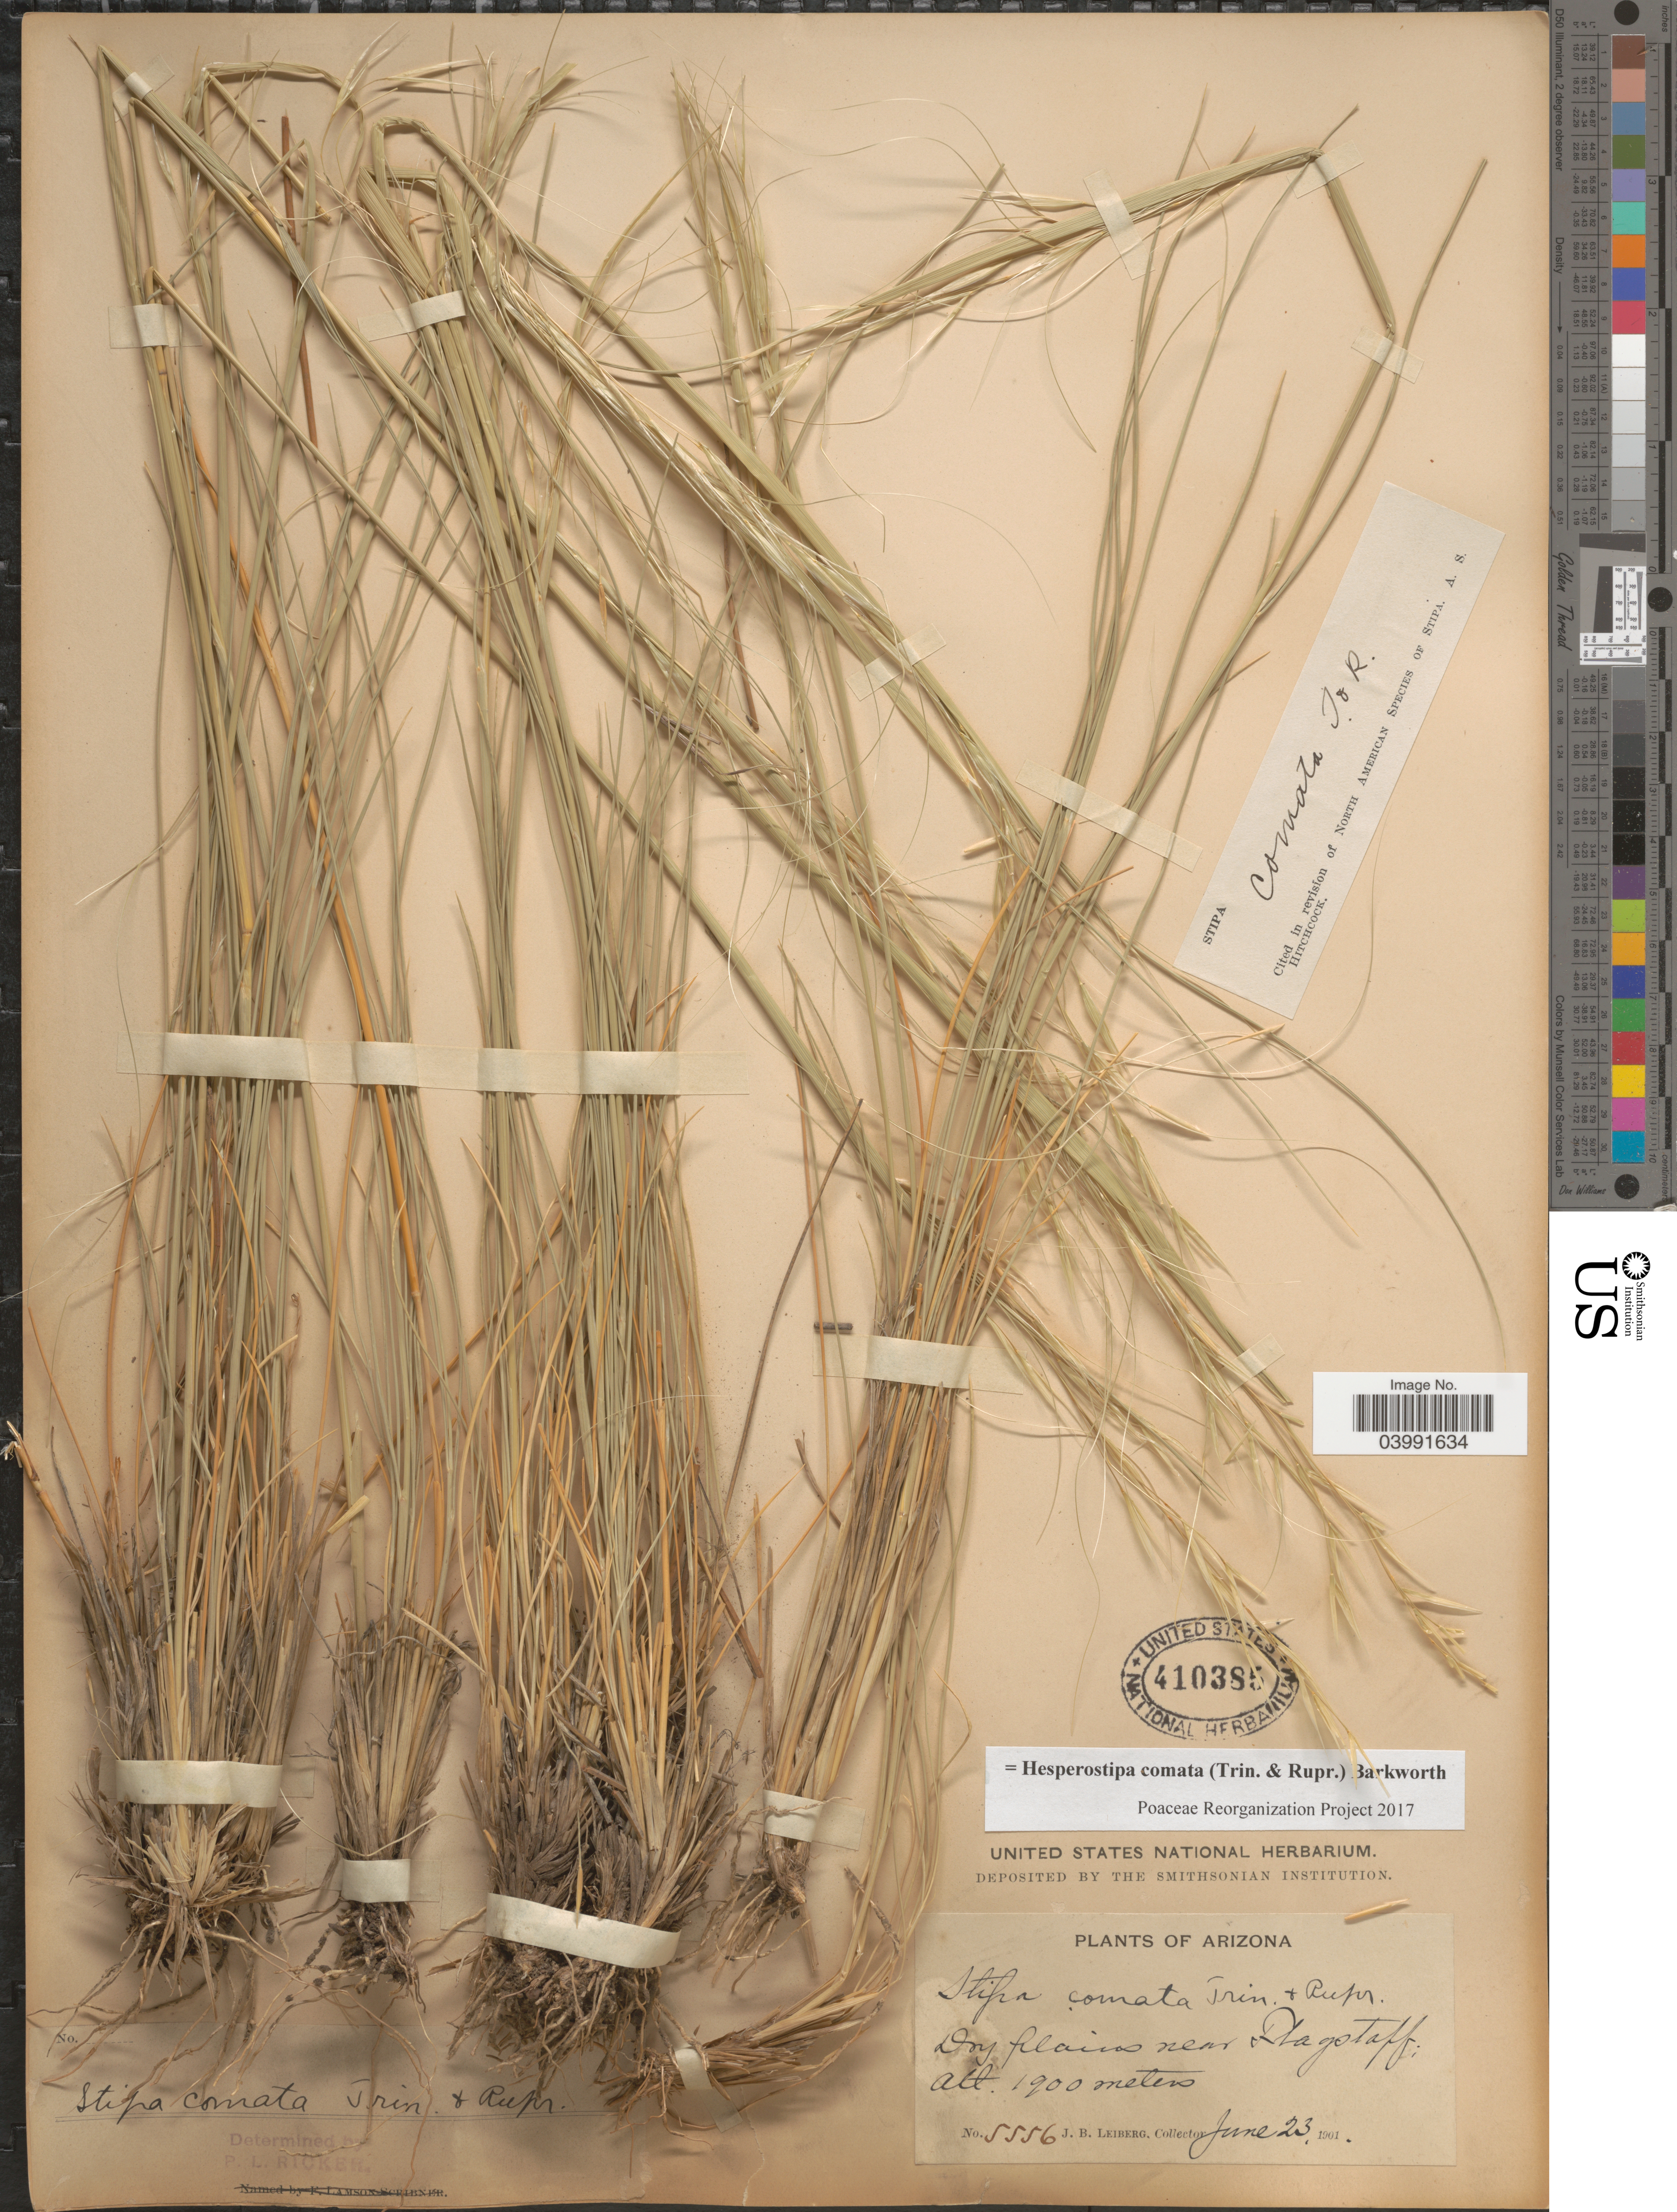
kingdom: Plantae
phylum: Tracheophyta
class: Liliopsida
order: Poales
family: Poaceae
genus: Hesperostipa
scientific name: Hesperostipa comata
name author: (Trin. & Rupr.) Barkworth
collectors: J. B. Leiberg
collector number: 5556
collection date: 1901-06-23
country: United States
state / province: Arizona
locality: Plains near Flagstaff.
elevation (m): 1900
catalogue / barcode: US 410385